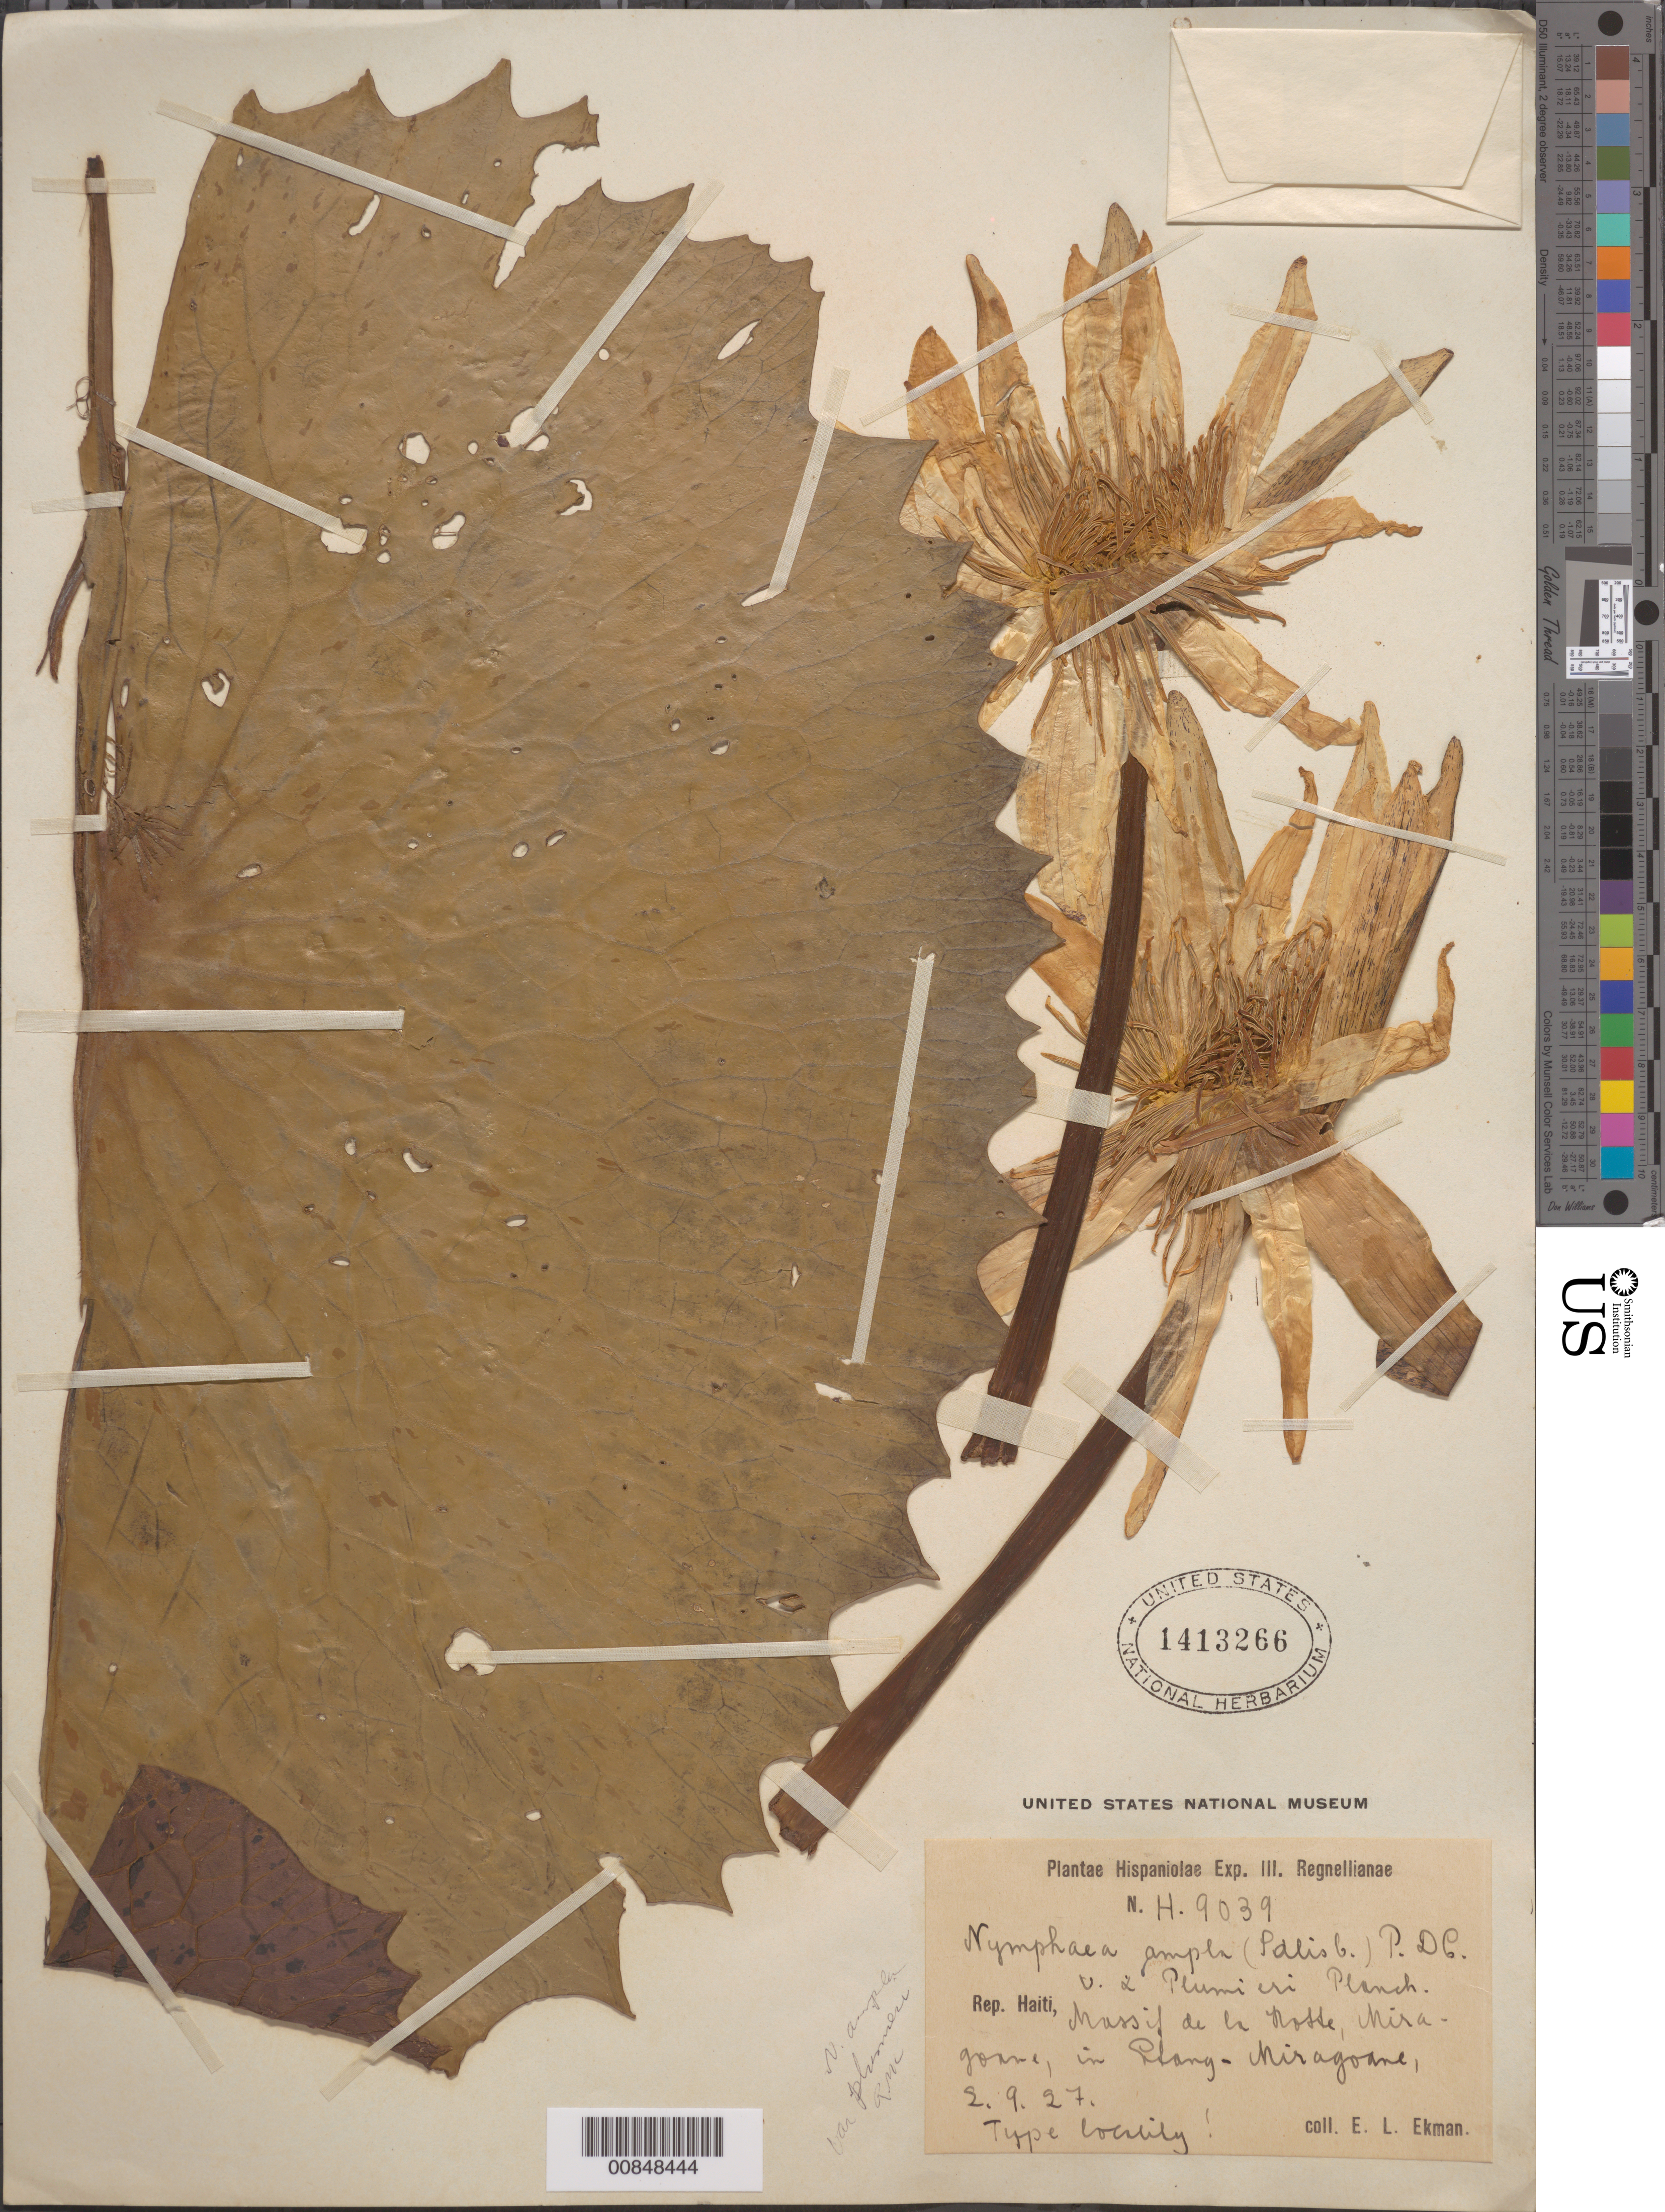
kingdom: Plantae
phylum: Tracheophyta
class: Magnoliopsida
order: Nymphaeales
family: Nymphaeaceae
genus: Nymphaea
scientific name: Nymphaea ampla var. ampla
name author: (Salisb.) DC.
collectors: E. L. Ekman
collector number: H 9039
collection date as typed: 02 Sep 1927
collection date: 1927-09-02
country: Haiti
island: Hispaniola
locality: Massif de la Hotte, Miragoane, in Etang-Miragoane.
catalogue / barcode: US 1413266